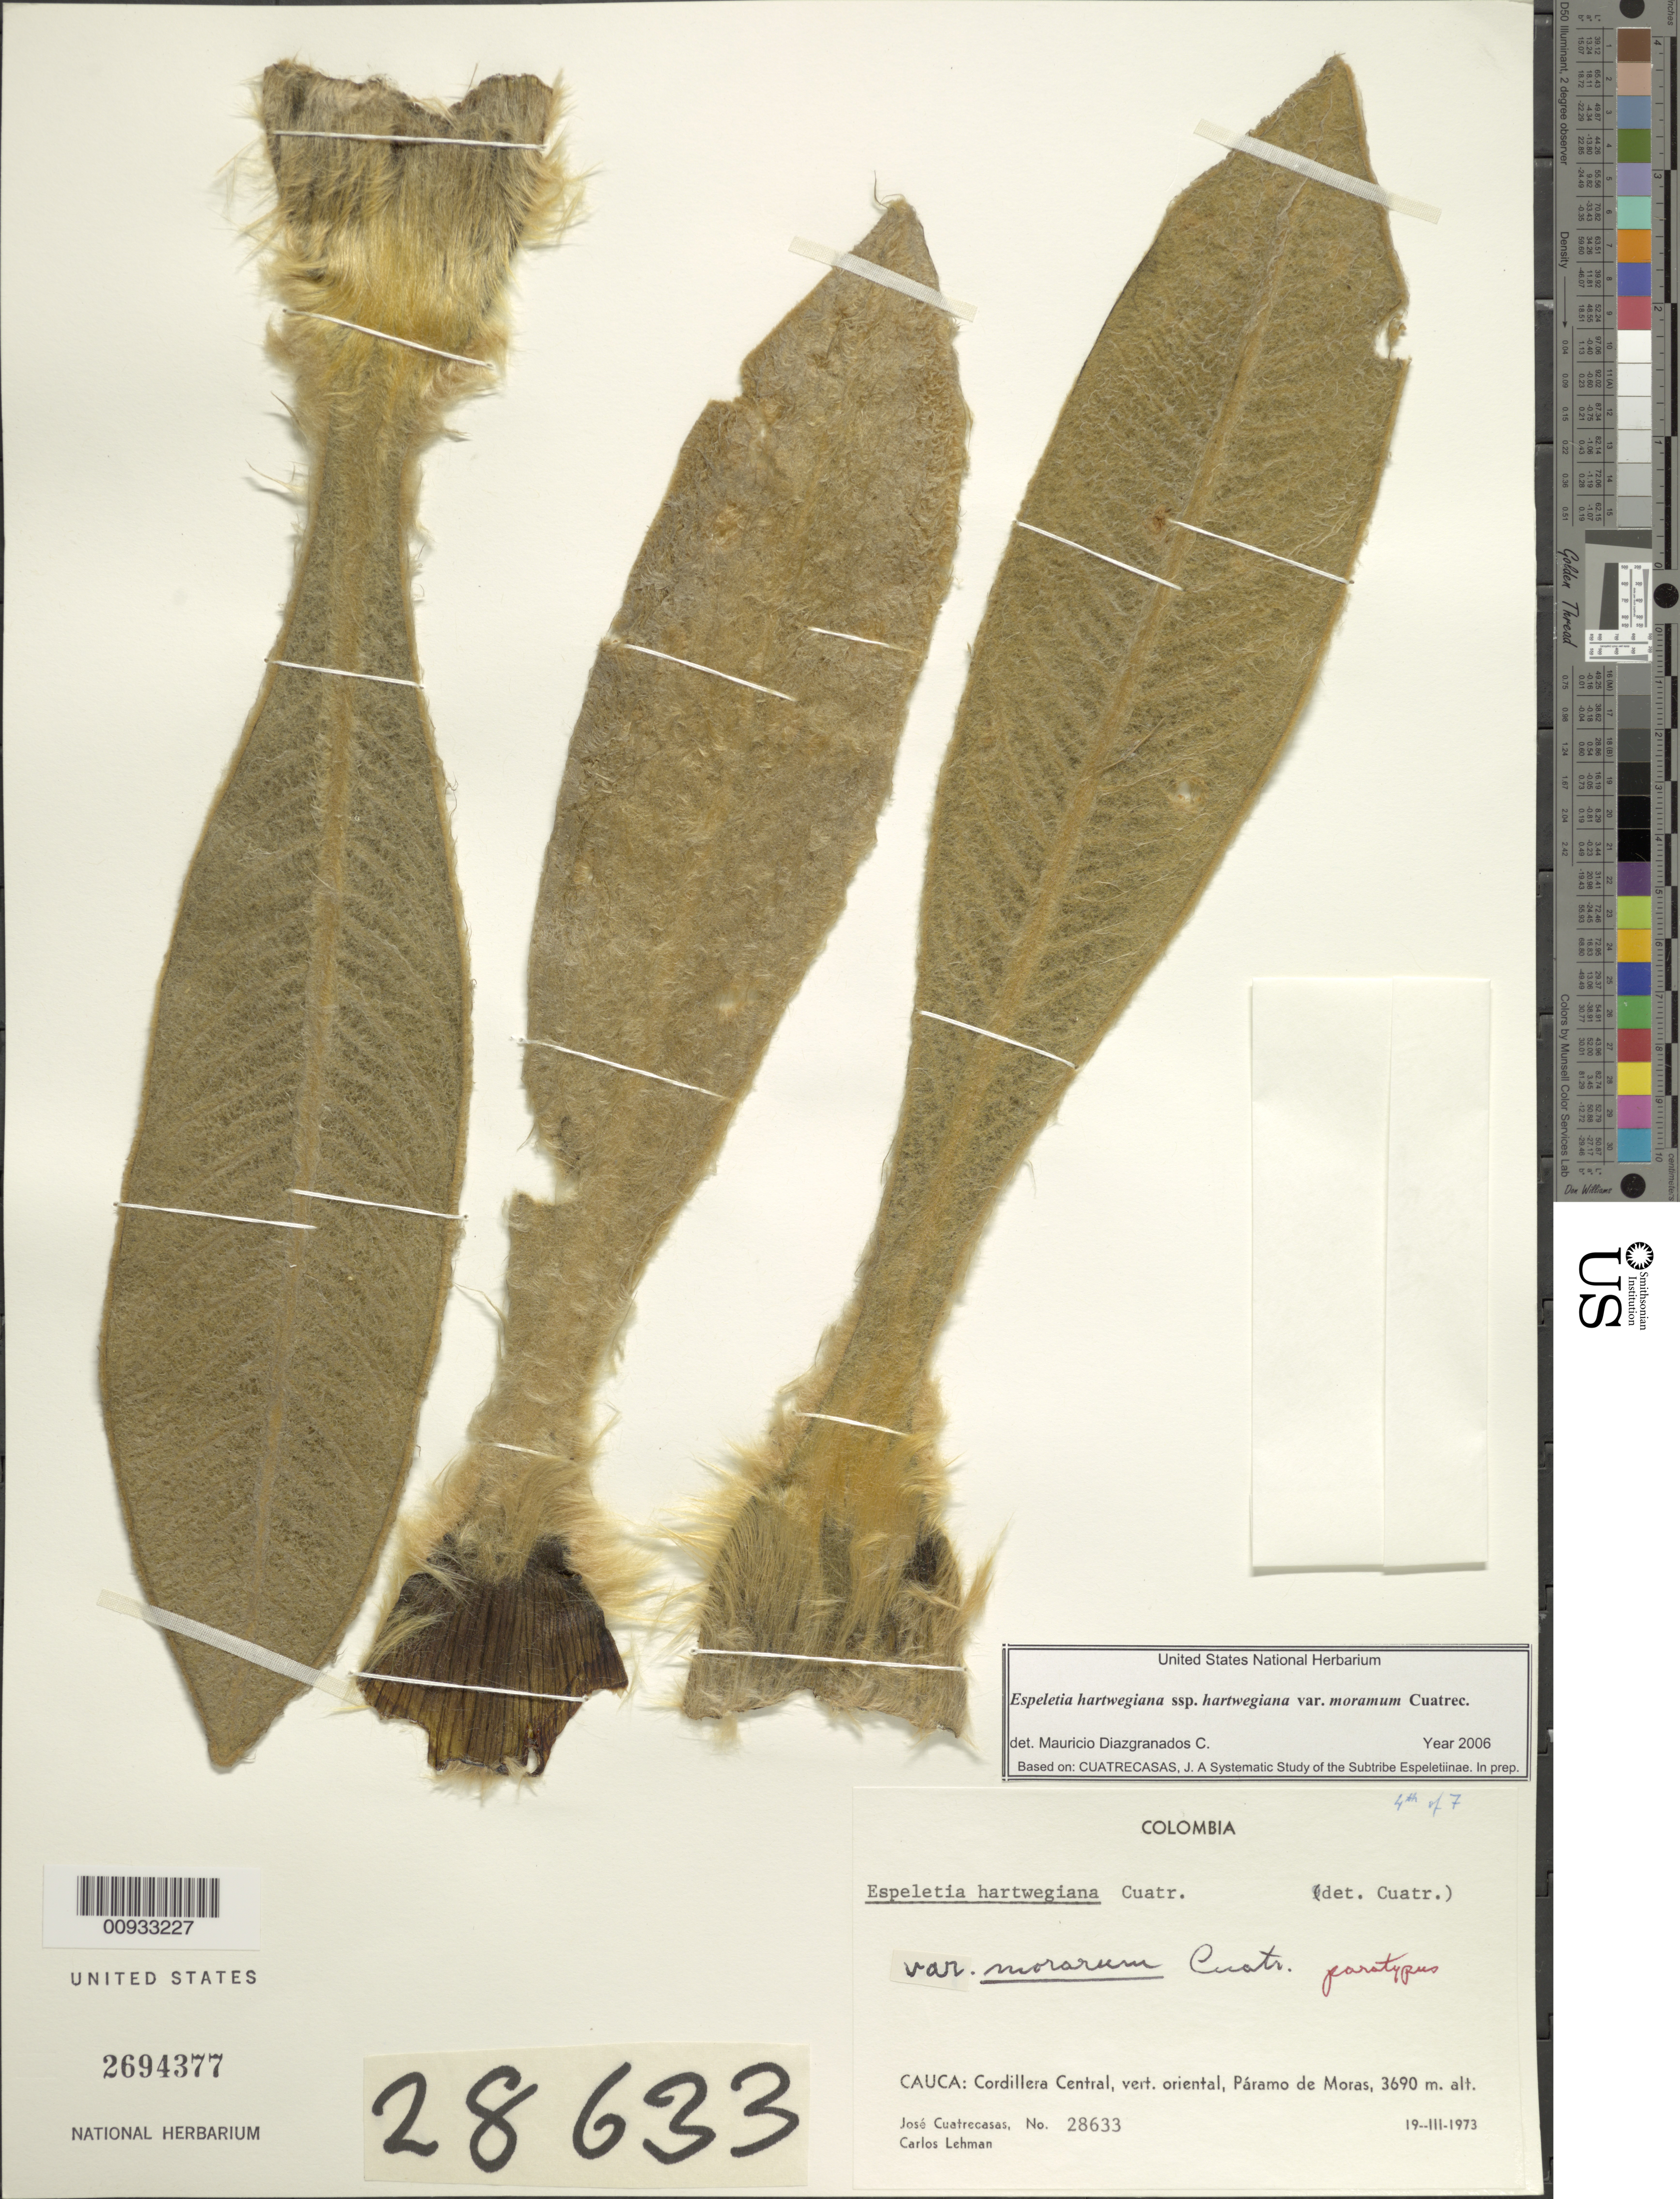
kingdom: Plantae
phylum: Tracheophyta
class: Magnoliopsida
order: Asterales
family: Asteraceae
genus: Espeletia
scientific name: Espeletia hartwegiana var. morarum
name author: Cuatrec.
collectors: J. Cuatrecasas & C. Lehman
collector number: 28633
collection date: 1973-03-19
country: Colombia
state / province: Cauca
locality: Cordillera Central, vert. oriental, Paramo de Moras.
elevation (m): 3690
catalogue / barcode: US 2694377